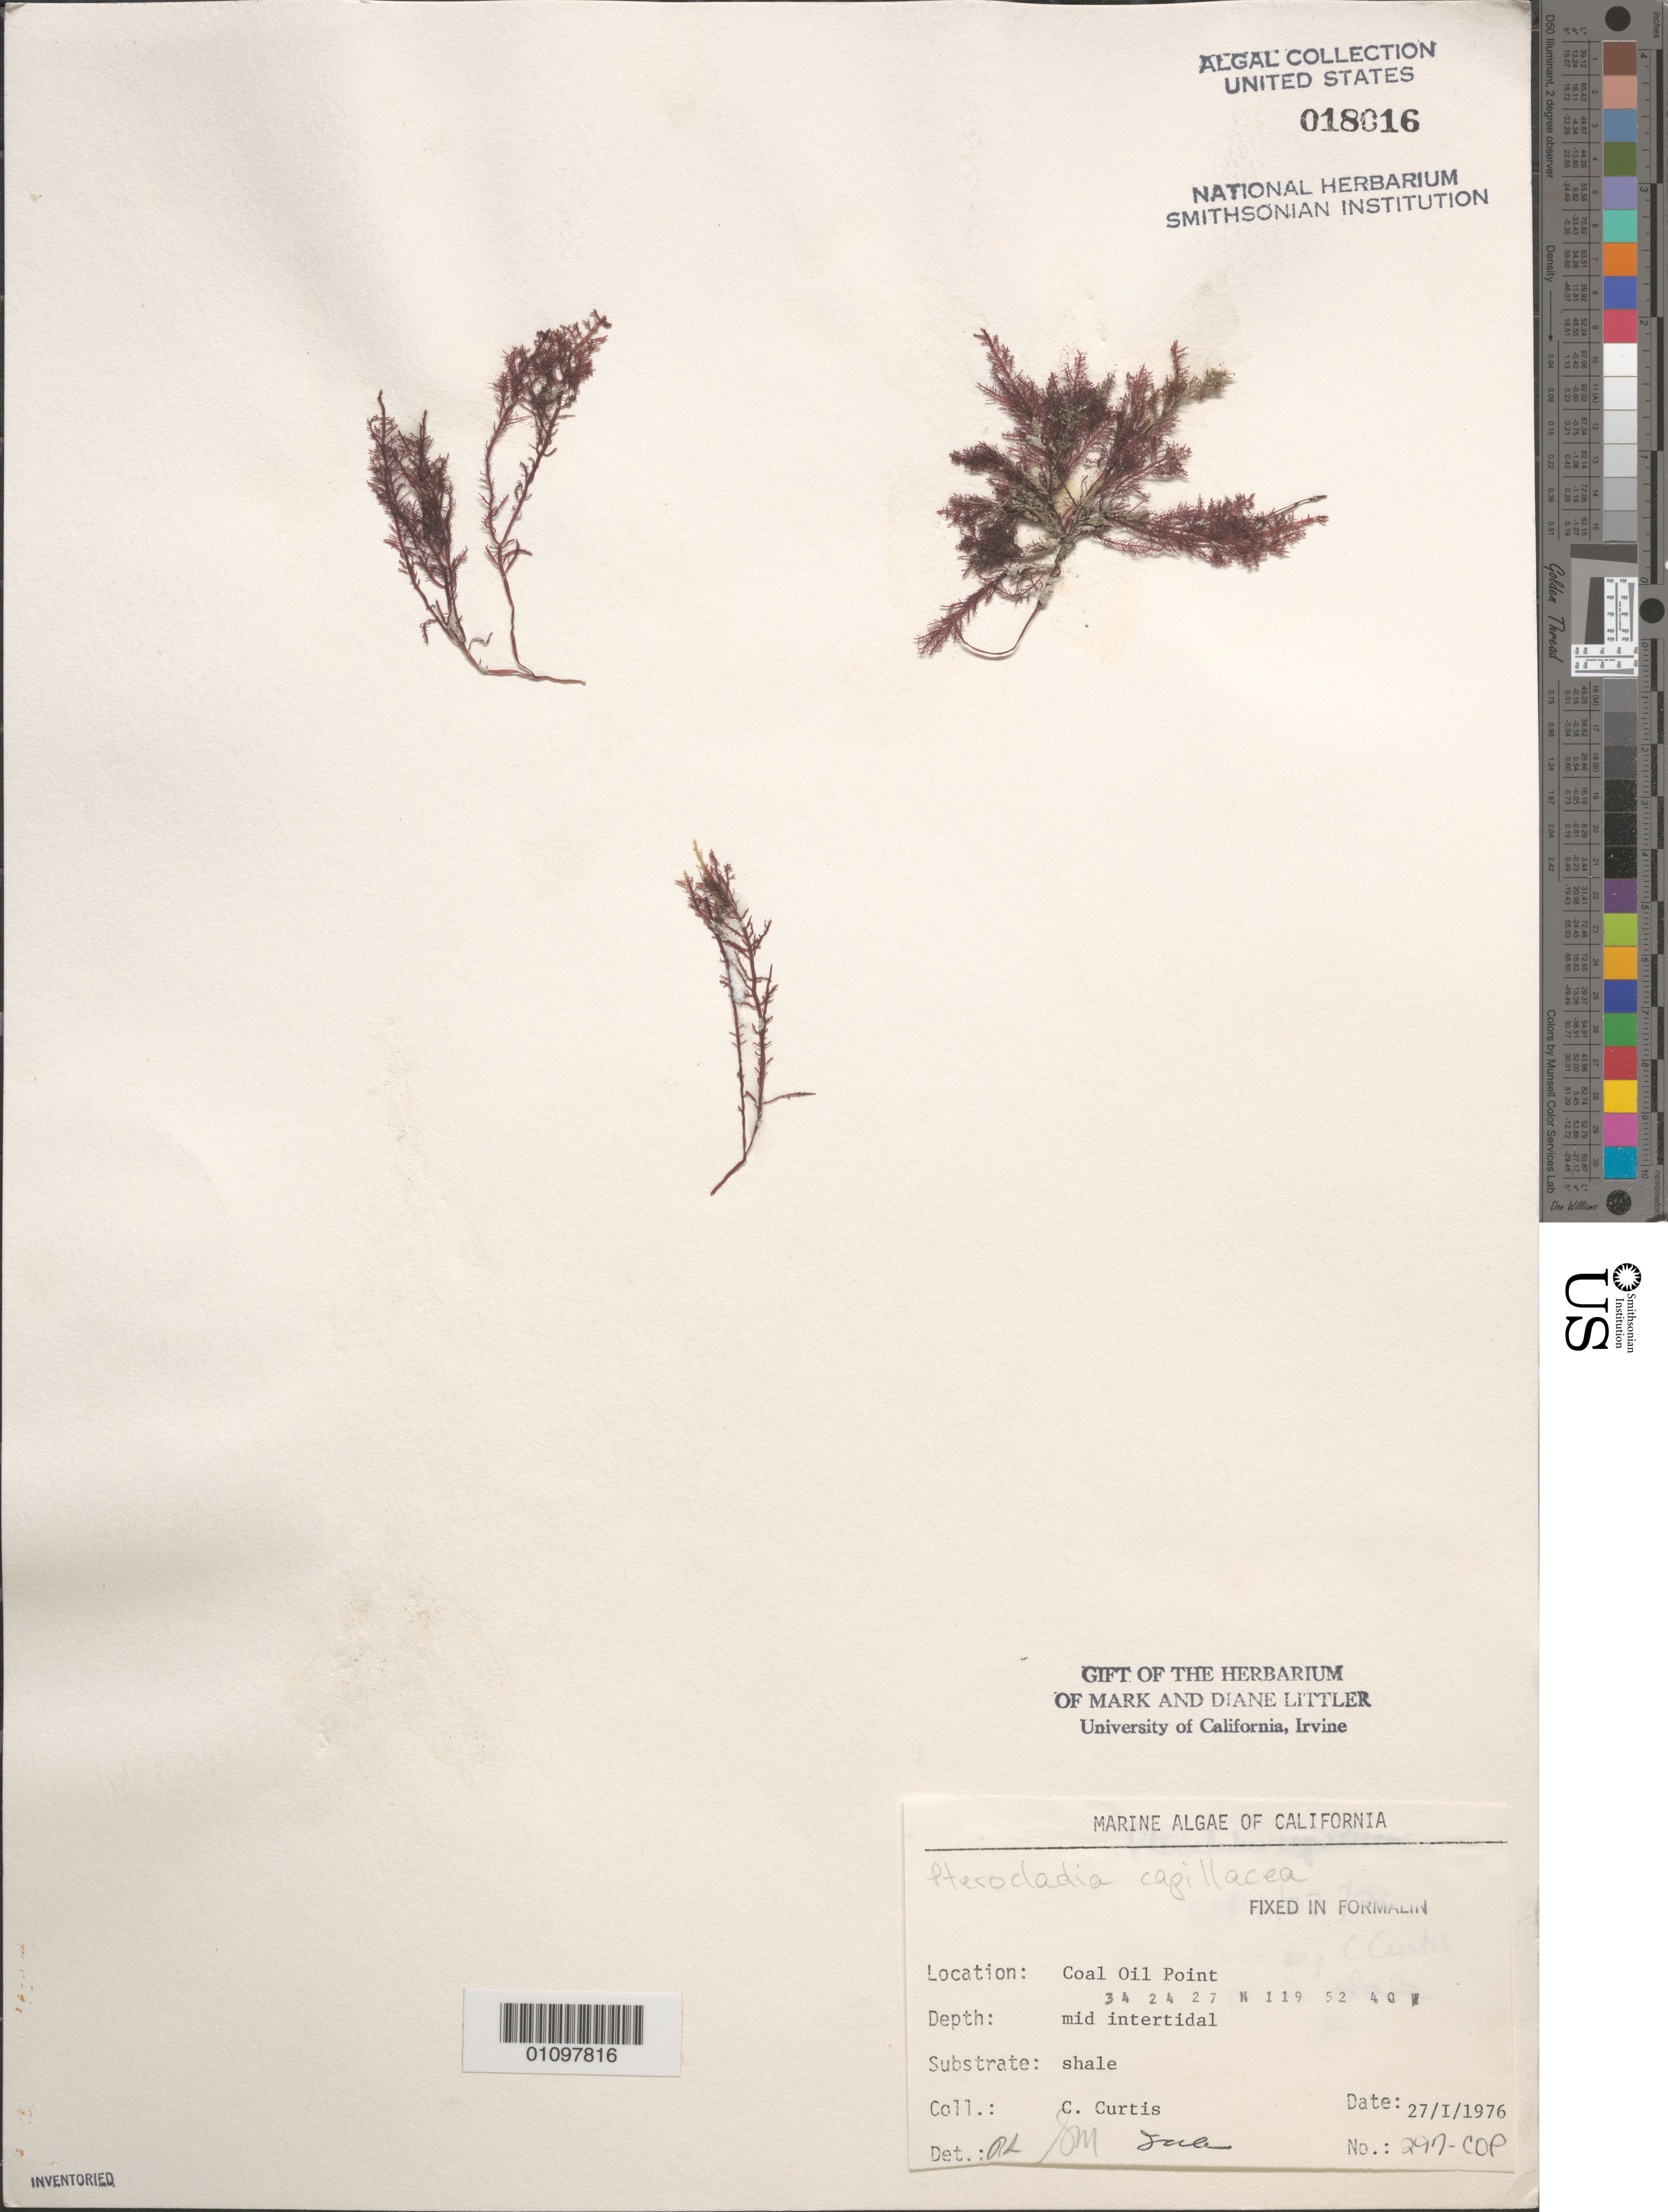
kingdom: Plantae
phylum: Rhodophyta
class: Florideophyceae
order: Gelidiales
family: Pterocladiaceae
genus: Pterocladiella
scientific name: Pterocladiella capillacea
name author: (S.G. Gmel.) Santelices & Hommers.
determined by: Algae name updating Project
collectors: C. Curtis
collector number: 297-COP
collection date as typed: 27 Jan 1976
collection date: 1976-01-27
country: United States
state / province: California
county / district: Santa Barbara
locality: Coal Oil Point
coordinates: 34 24'27"N, 119 52'40"W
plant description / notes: BLM-SOCALBIGHT Rocky Intertidal Survey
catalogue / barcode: US 18016